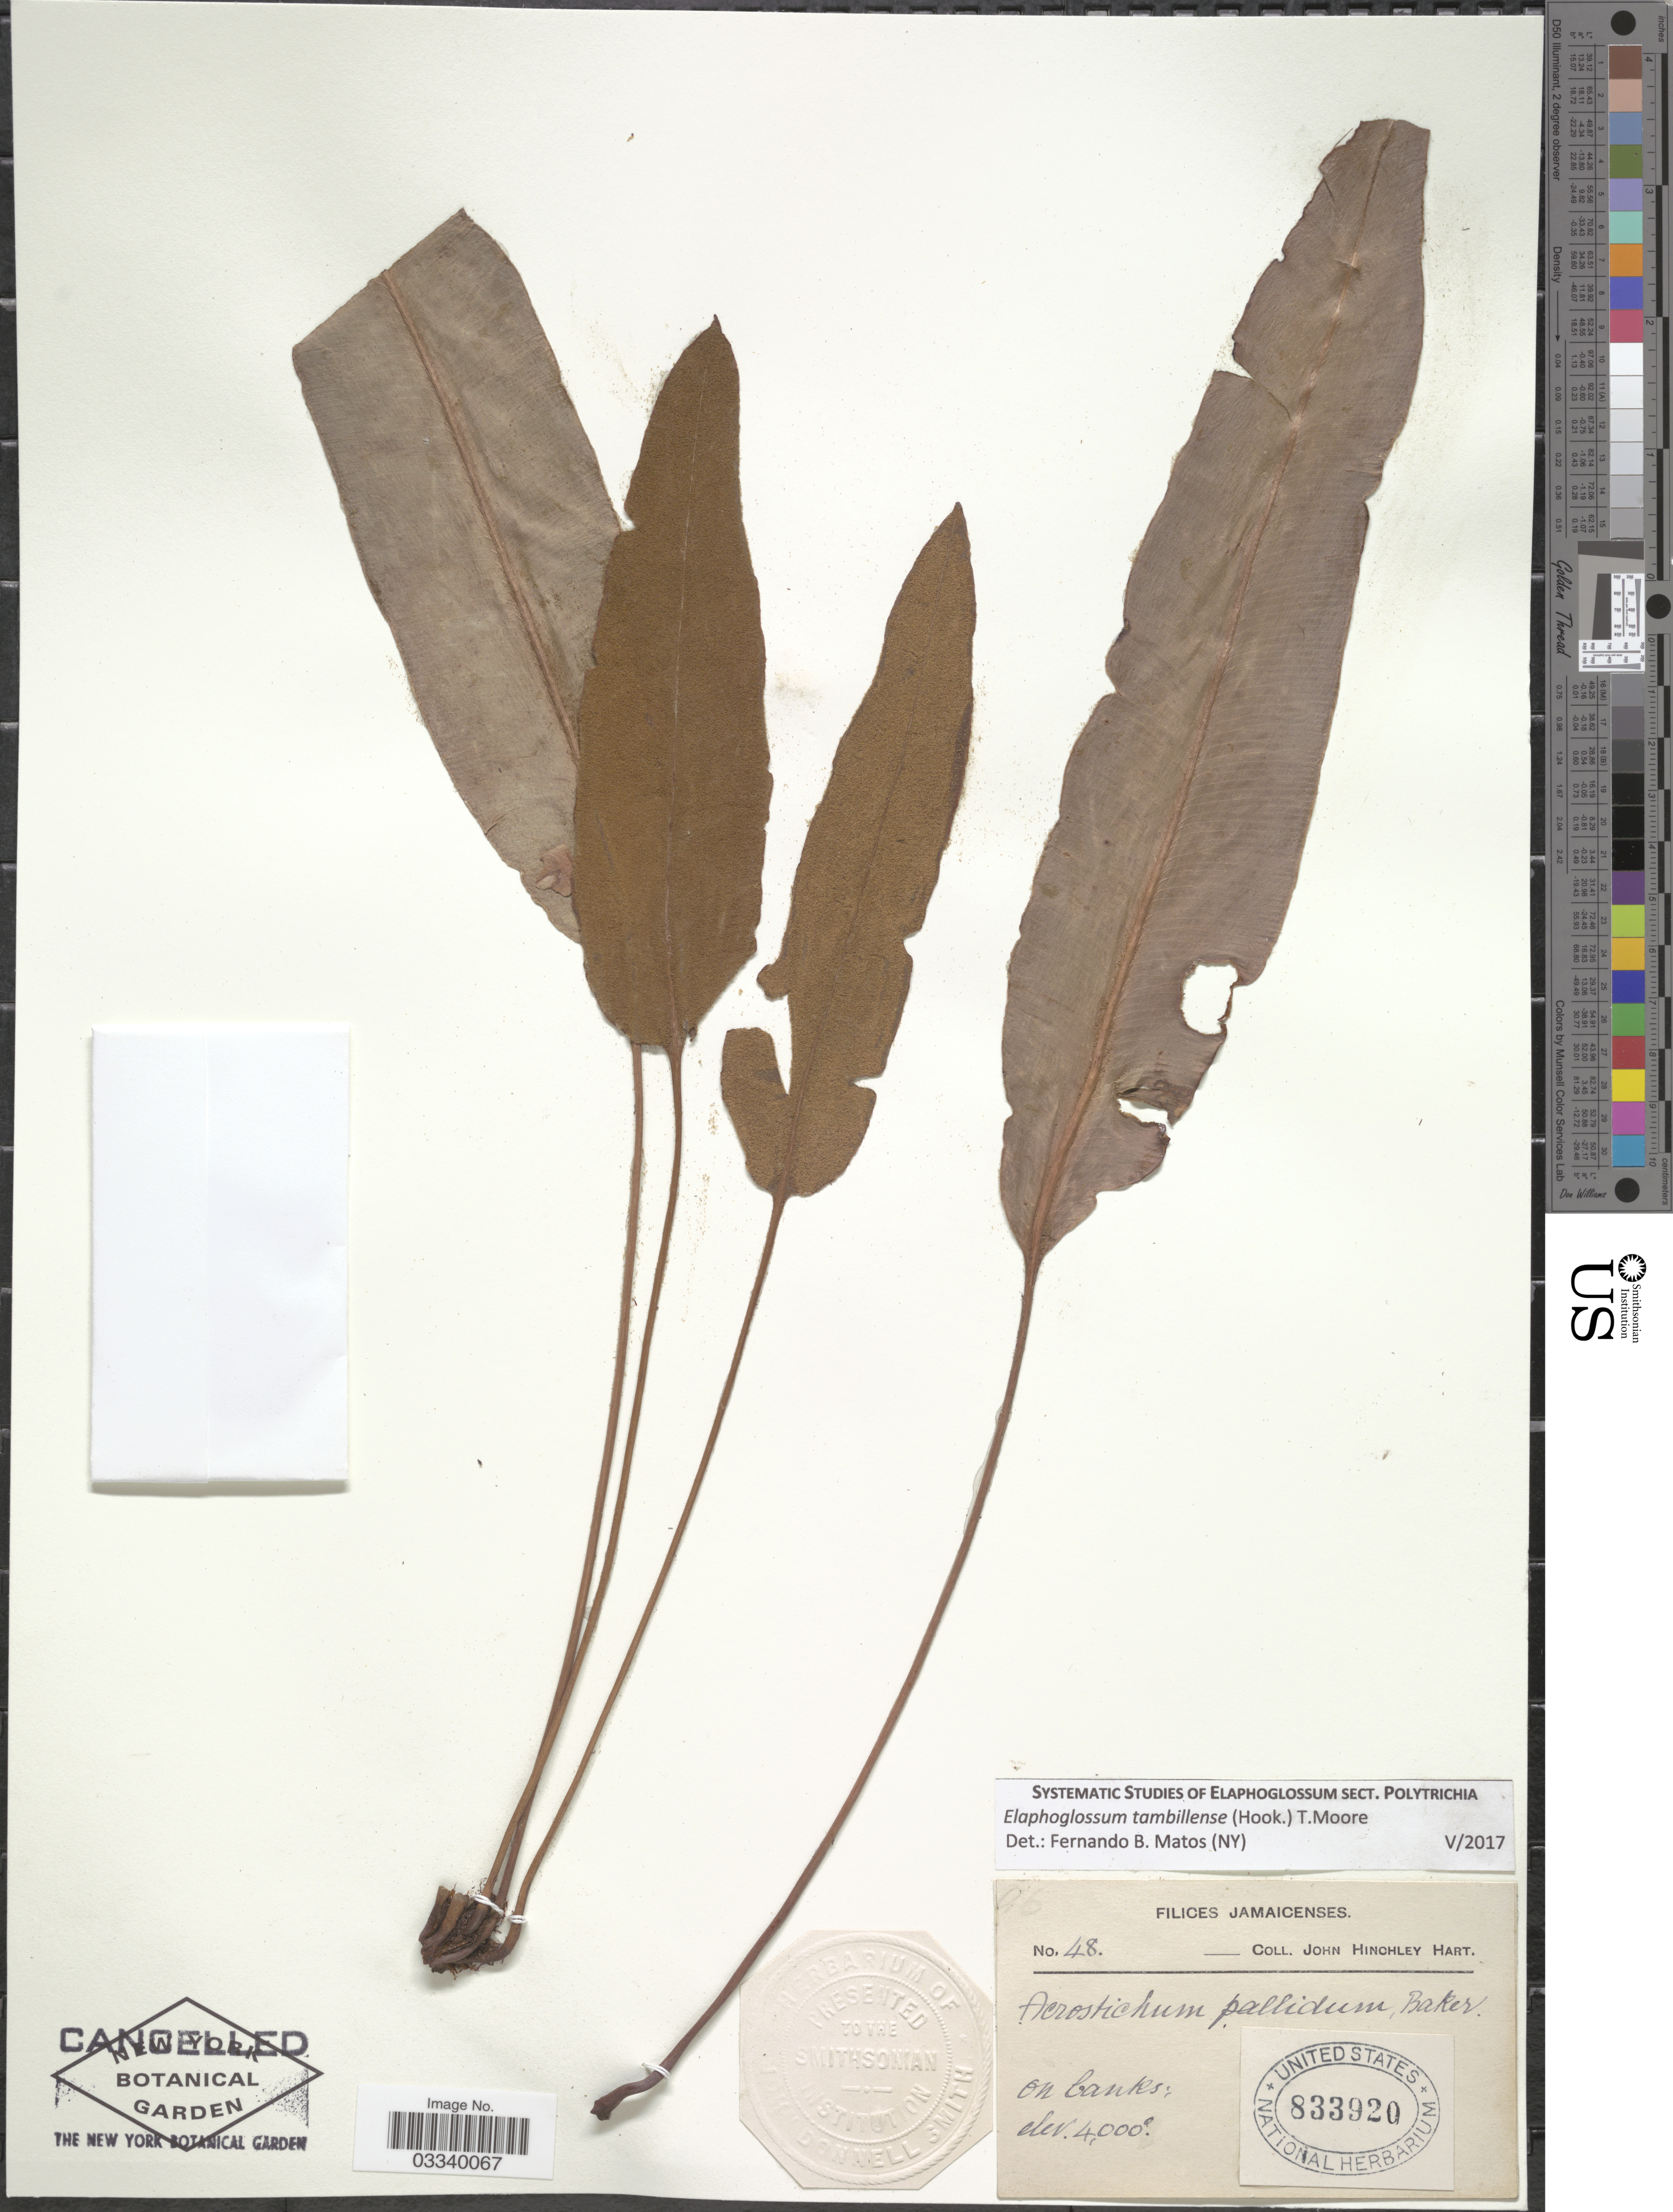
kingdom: Plantae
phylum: Tracheophyta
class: Polypodiopsida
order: Polypodiales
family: Dryopteridaceae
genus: Elaphoglossum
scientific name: Elaphoglossum tambillense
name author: (Hook.) T. Moore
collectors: J. H. Hart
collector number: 48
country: Jamaica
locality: On banks.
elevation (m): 1219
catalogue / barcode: US 833920